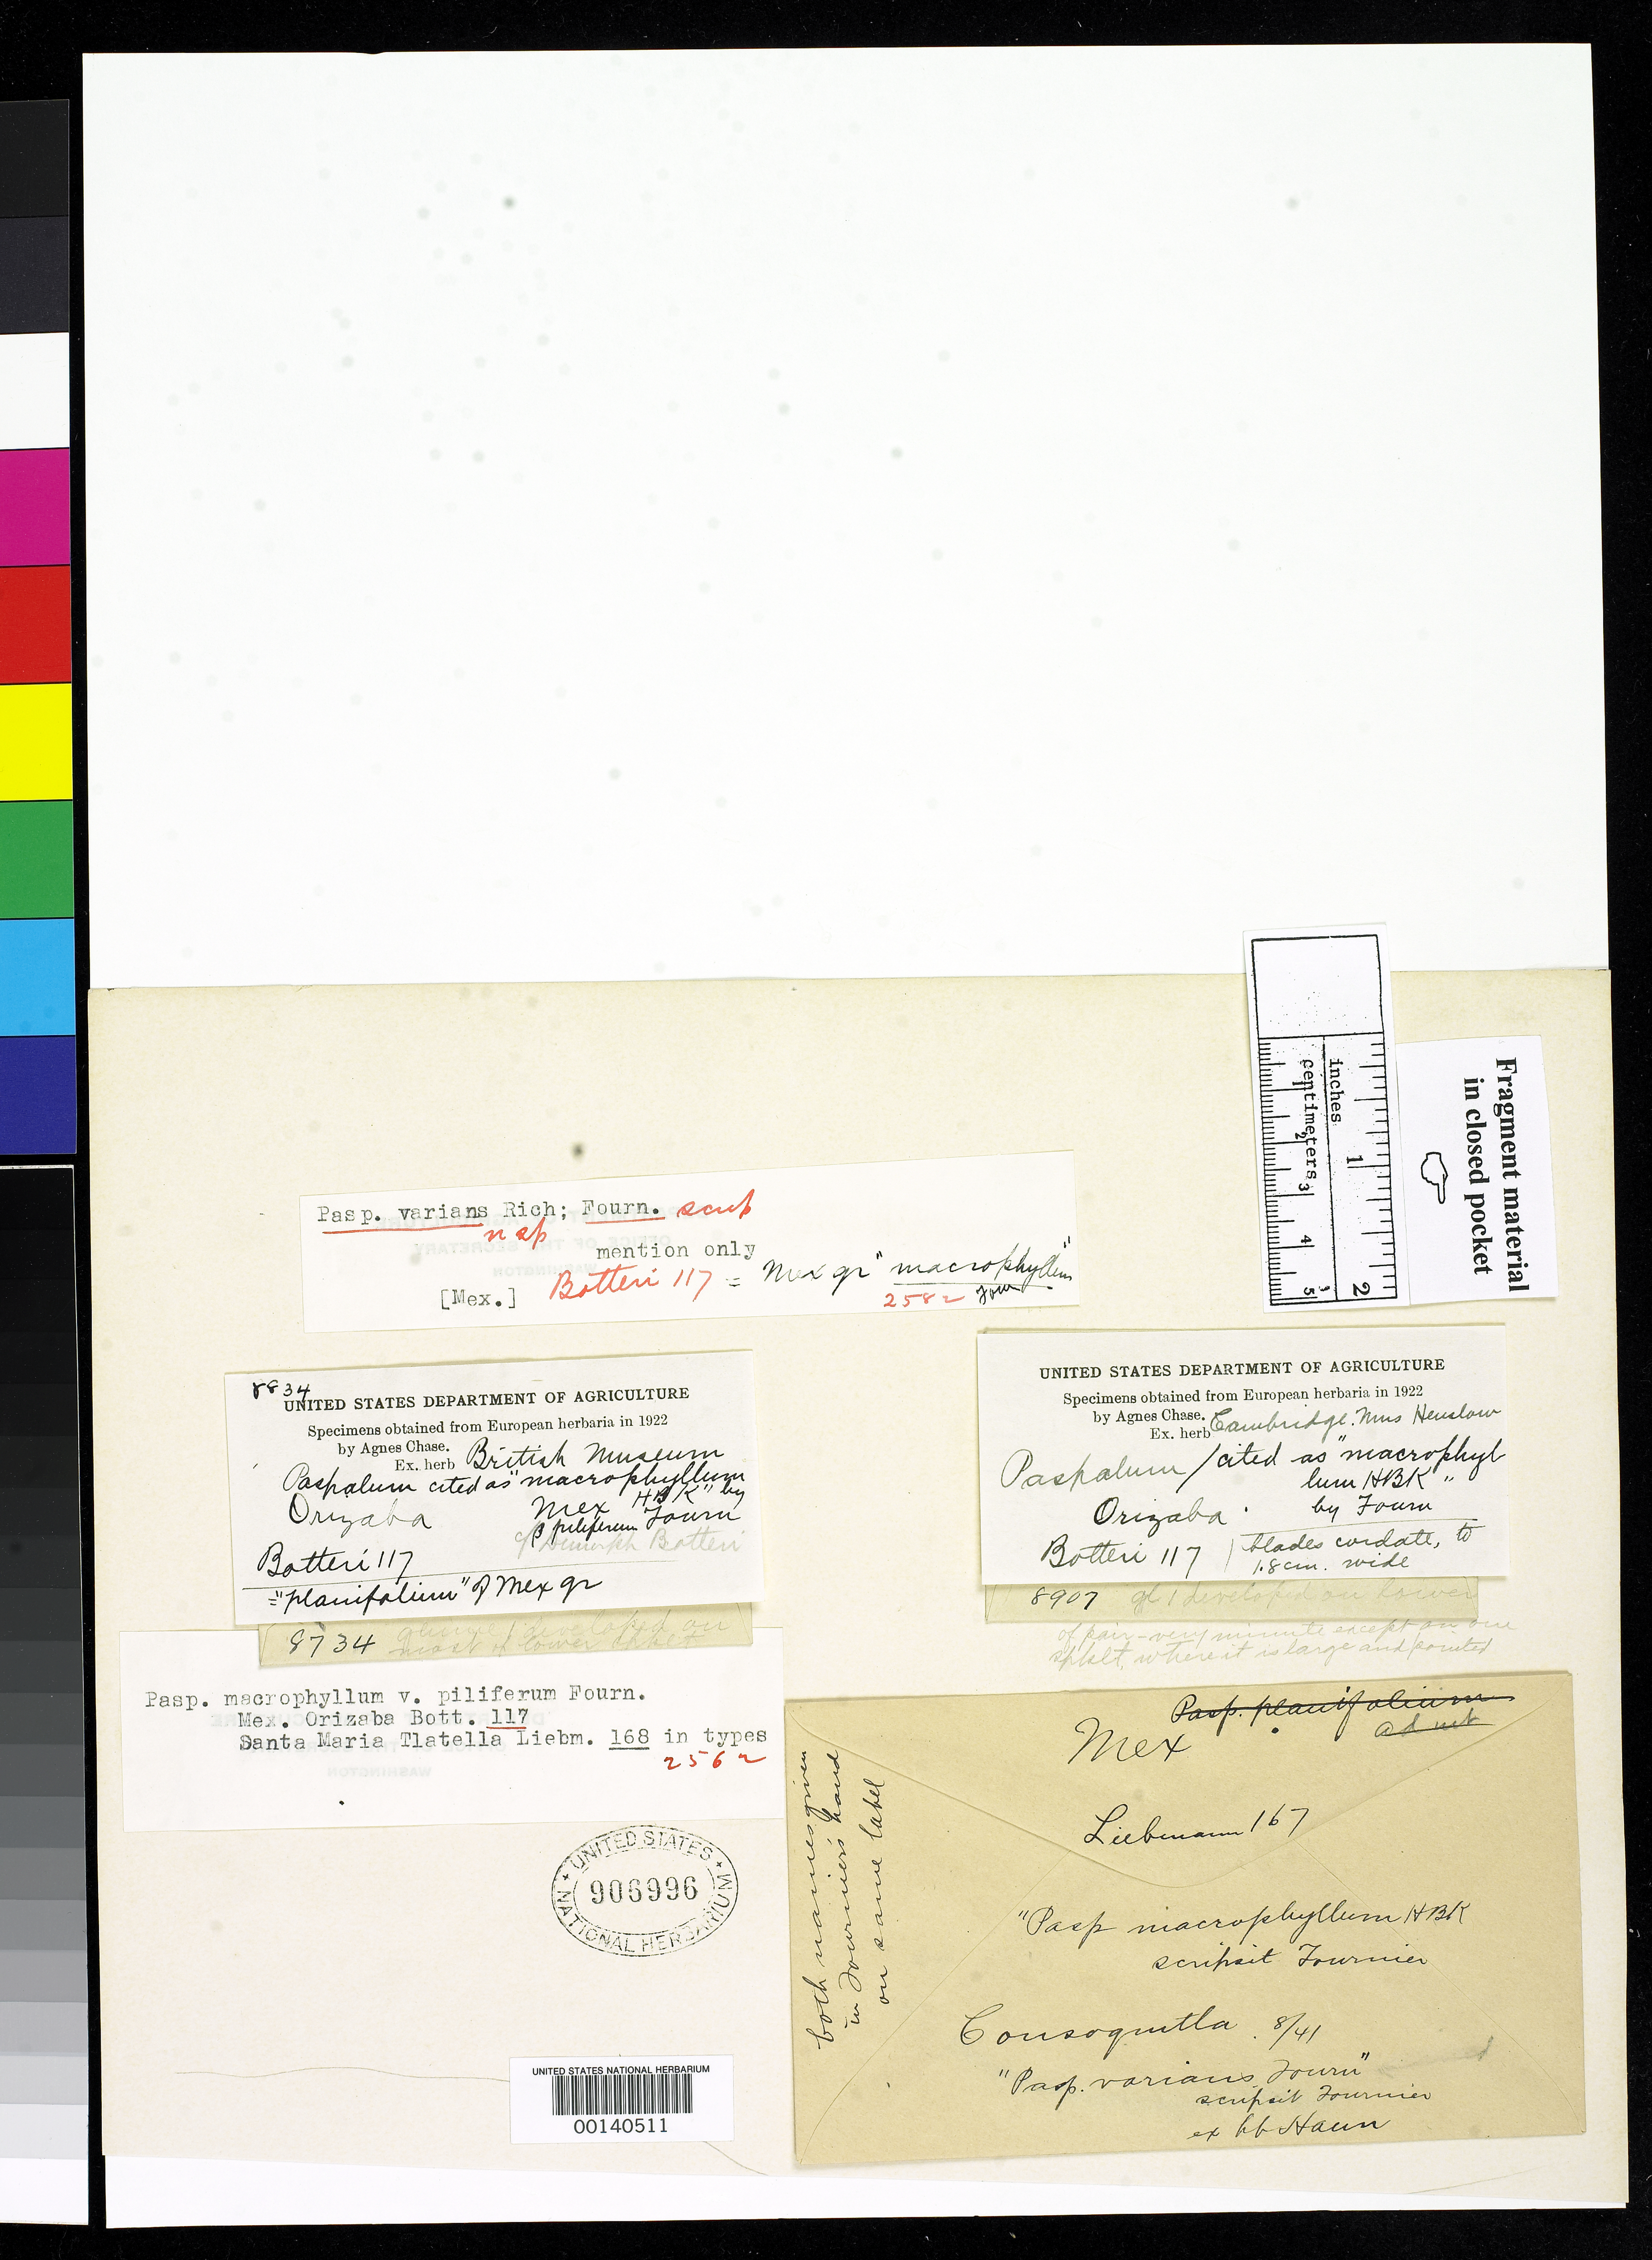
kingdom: Plantae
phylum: Tracheophyta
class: Liliopsida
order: Poales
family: Poaceae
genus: Paspalum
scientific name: Paspalum macrophyllum var. piliferum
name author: E. Fourn.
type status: Type Fragment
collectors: F. M. Liebmann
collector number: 167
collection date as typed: Aug 1841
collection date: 1841-08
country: Mexico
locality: Consoquitla.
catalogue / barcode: US 906996-2